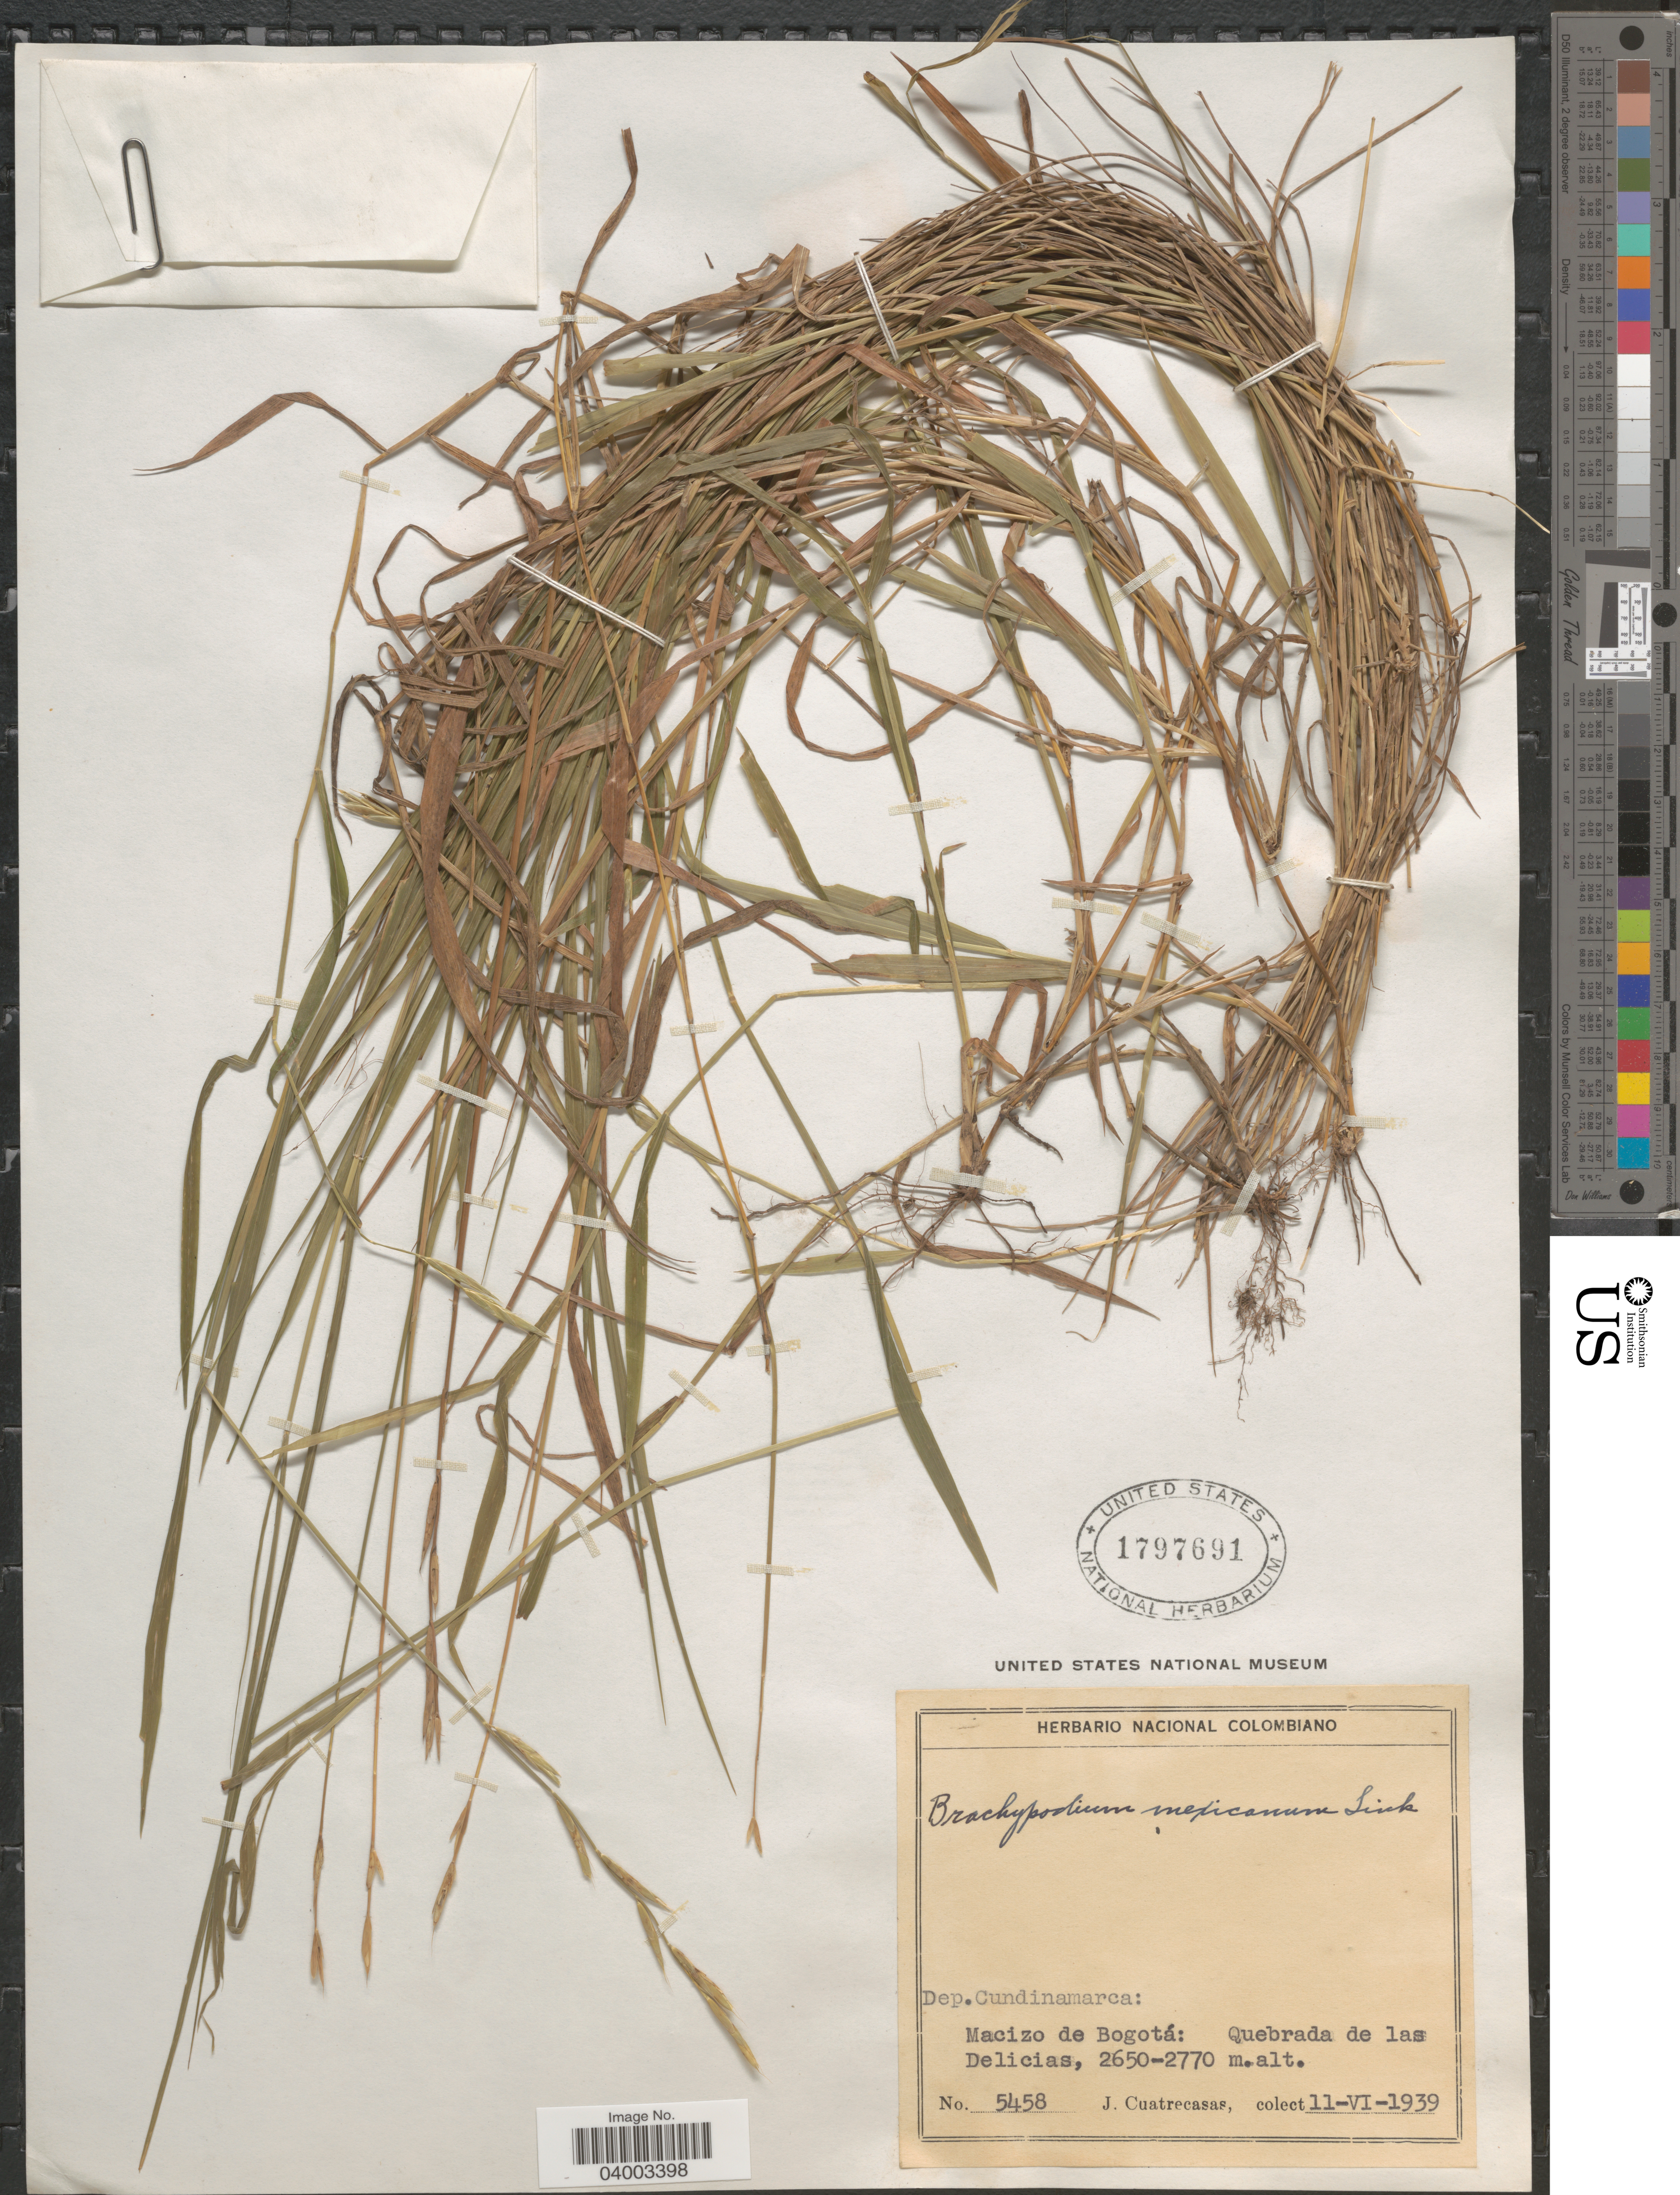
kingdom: Plantae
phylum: Tracheophyta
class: Liliopsida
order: Poales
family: Poaceae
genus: Brachypodium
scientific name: Brachypodium mexicanum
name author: (Roem. & Schult.) Link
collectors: J. Cuatrecasas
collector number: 5458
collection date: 1939-06-11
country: Colombia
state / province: Cundinamarca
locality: Dep. Cundinamarca: Macizo de Bogotá: Quebrada de las Delicias.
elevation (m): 2650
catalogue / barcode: US 1797691